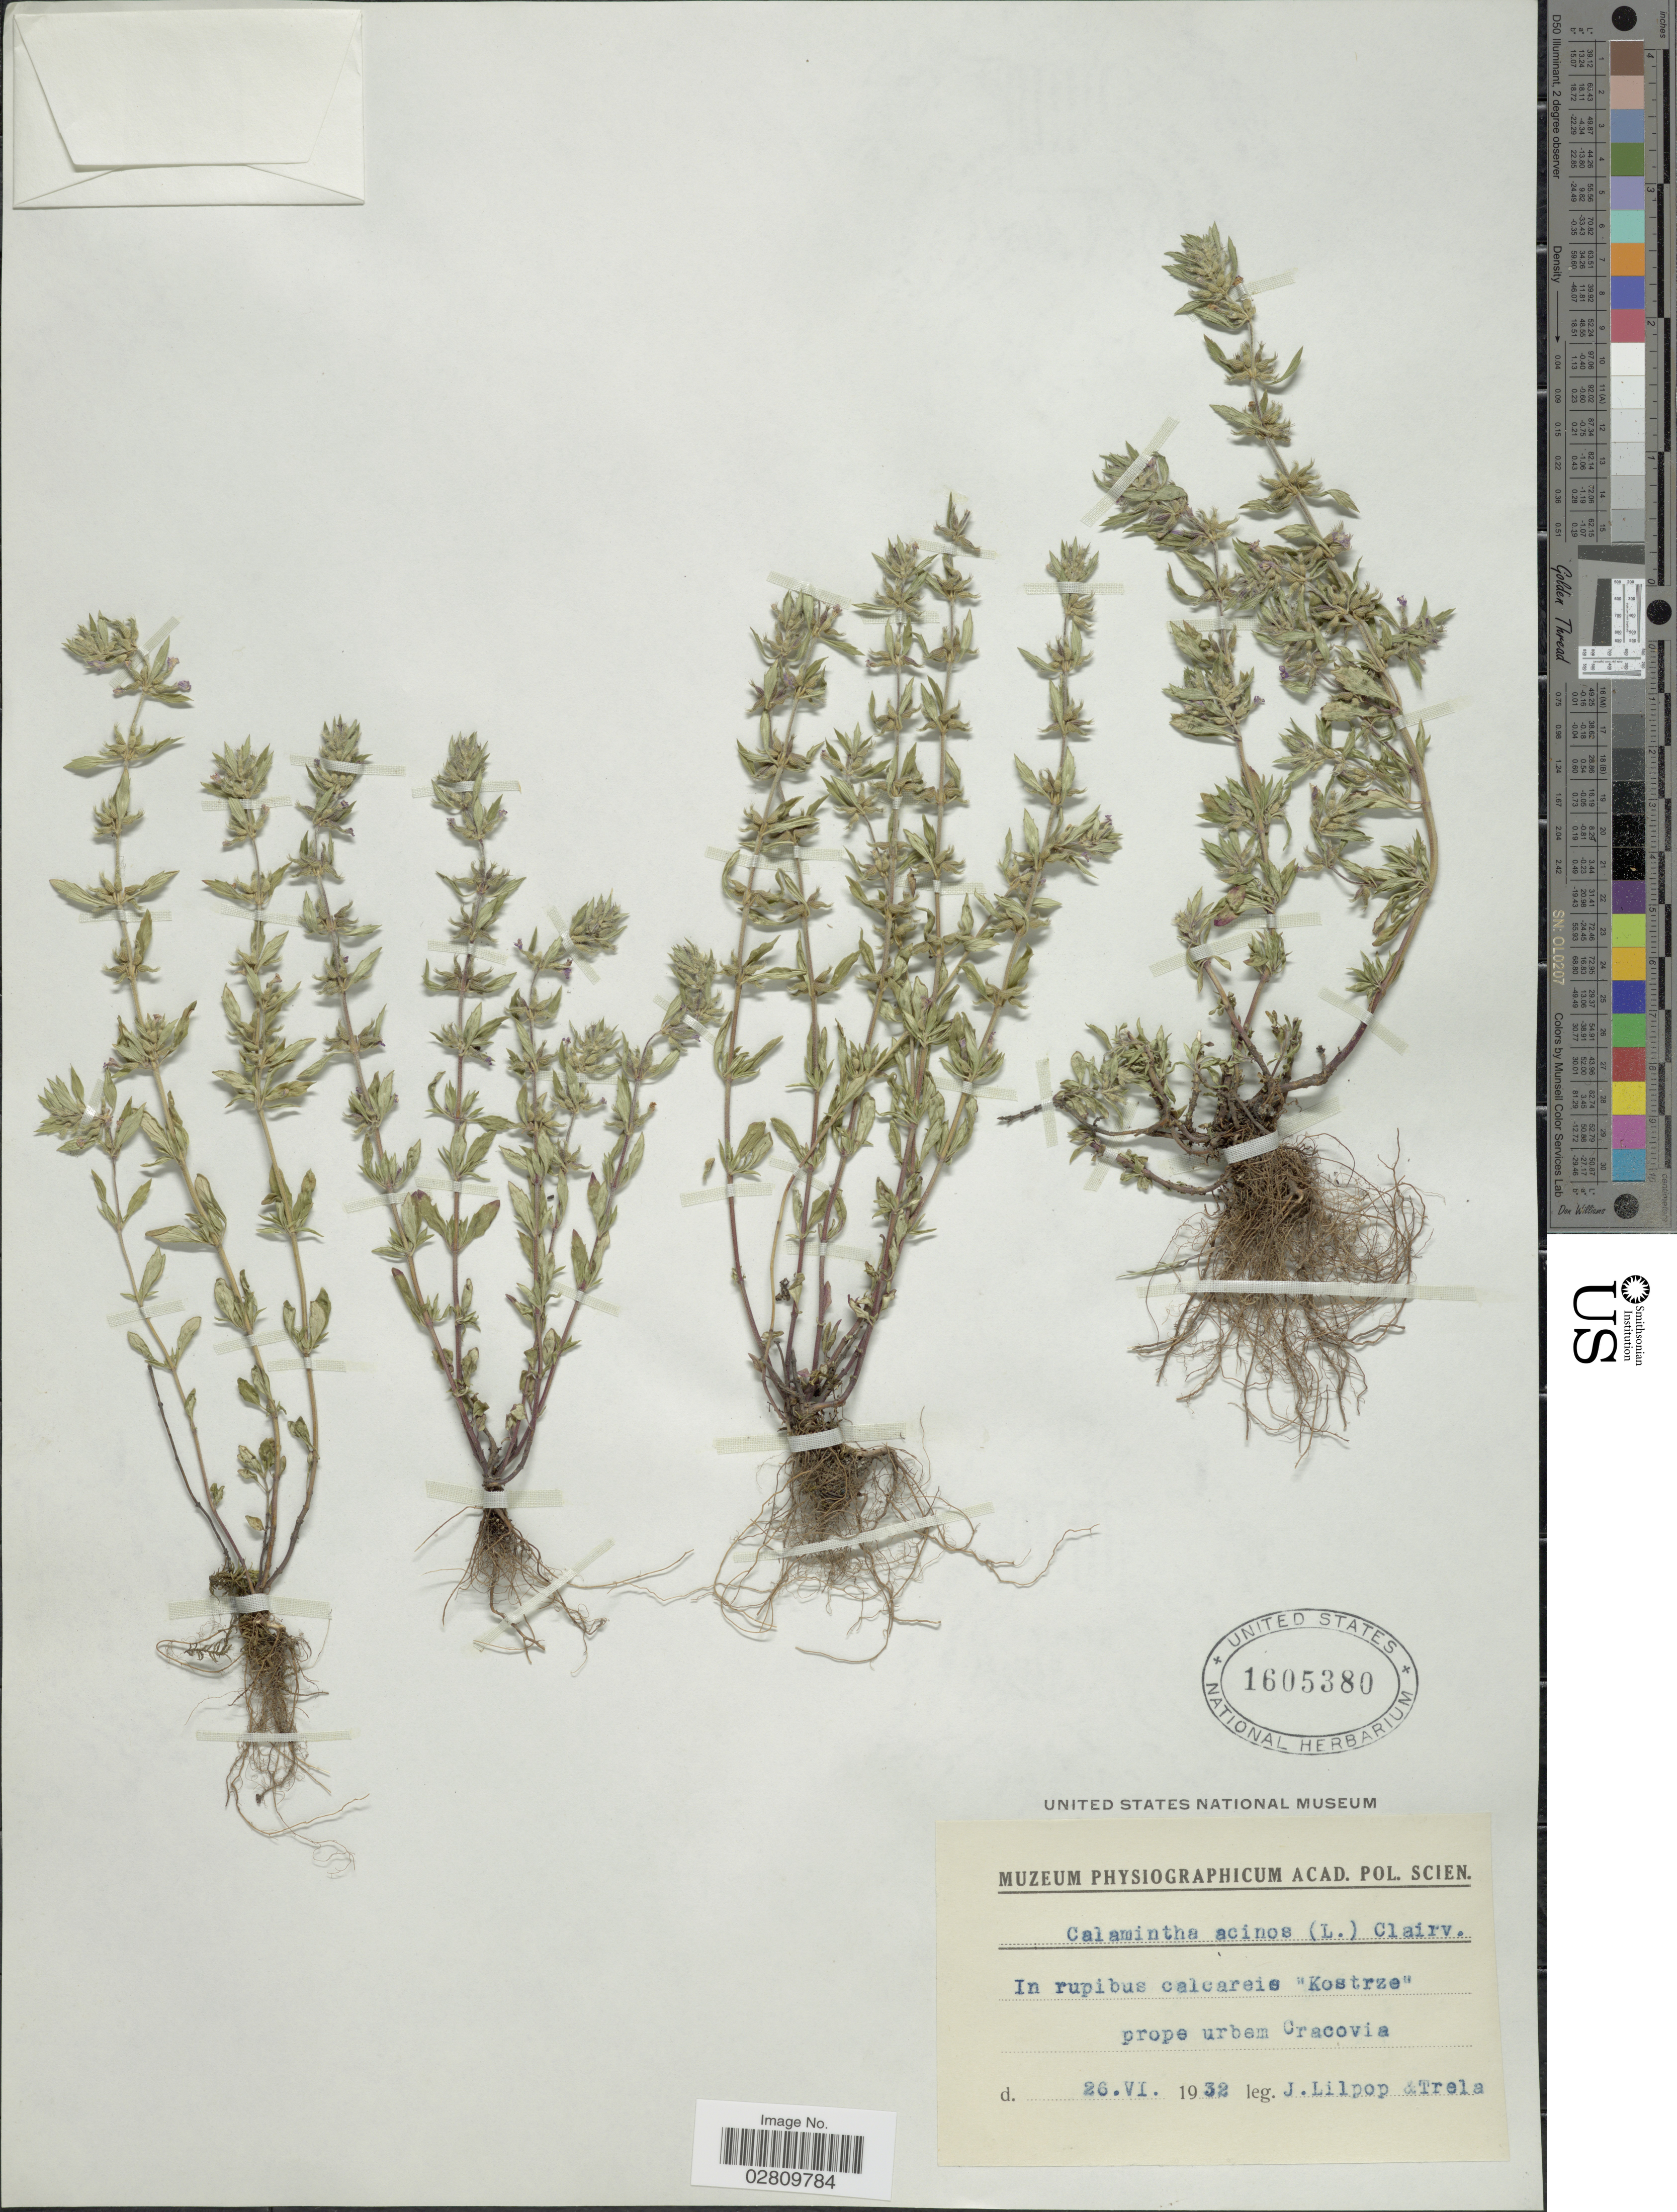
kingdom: Plantae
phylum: Tracheophyta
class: Magnoliopsida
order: Lamiales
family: Lamiaceae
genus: Acinos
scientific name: Acinos acinos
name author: (L.) Huth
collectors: J. Lilpop & Trela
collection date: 1932-06-26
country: Poland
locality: In rupibus calcareis "Kostrze" prope urbem Cracovia.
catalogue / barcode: US 1605380